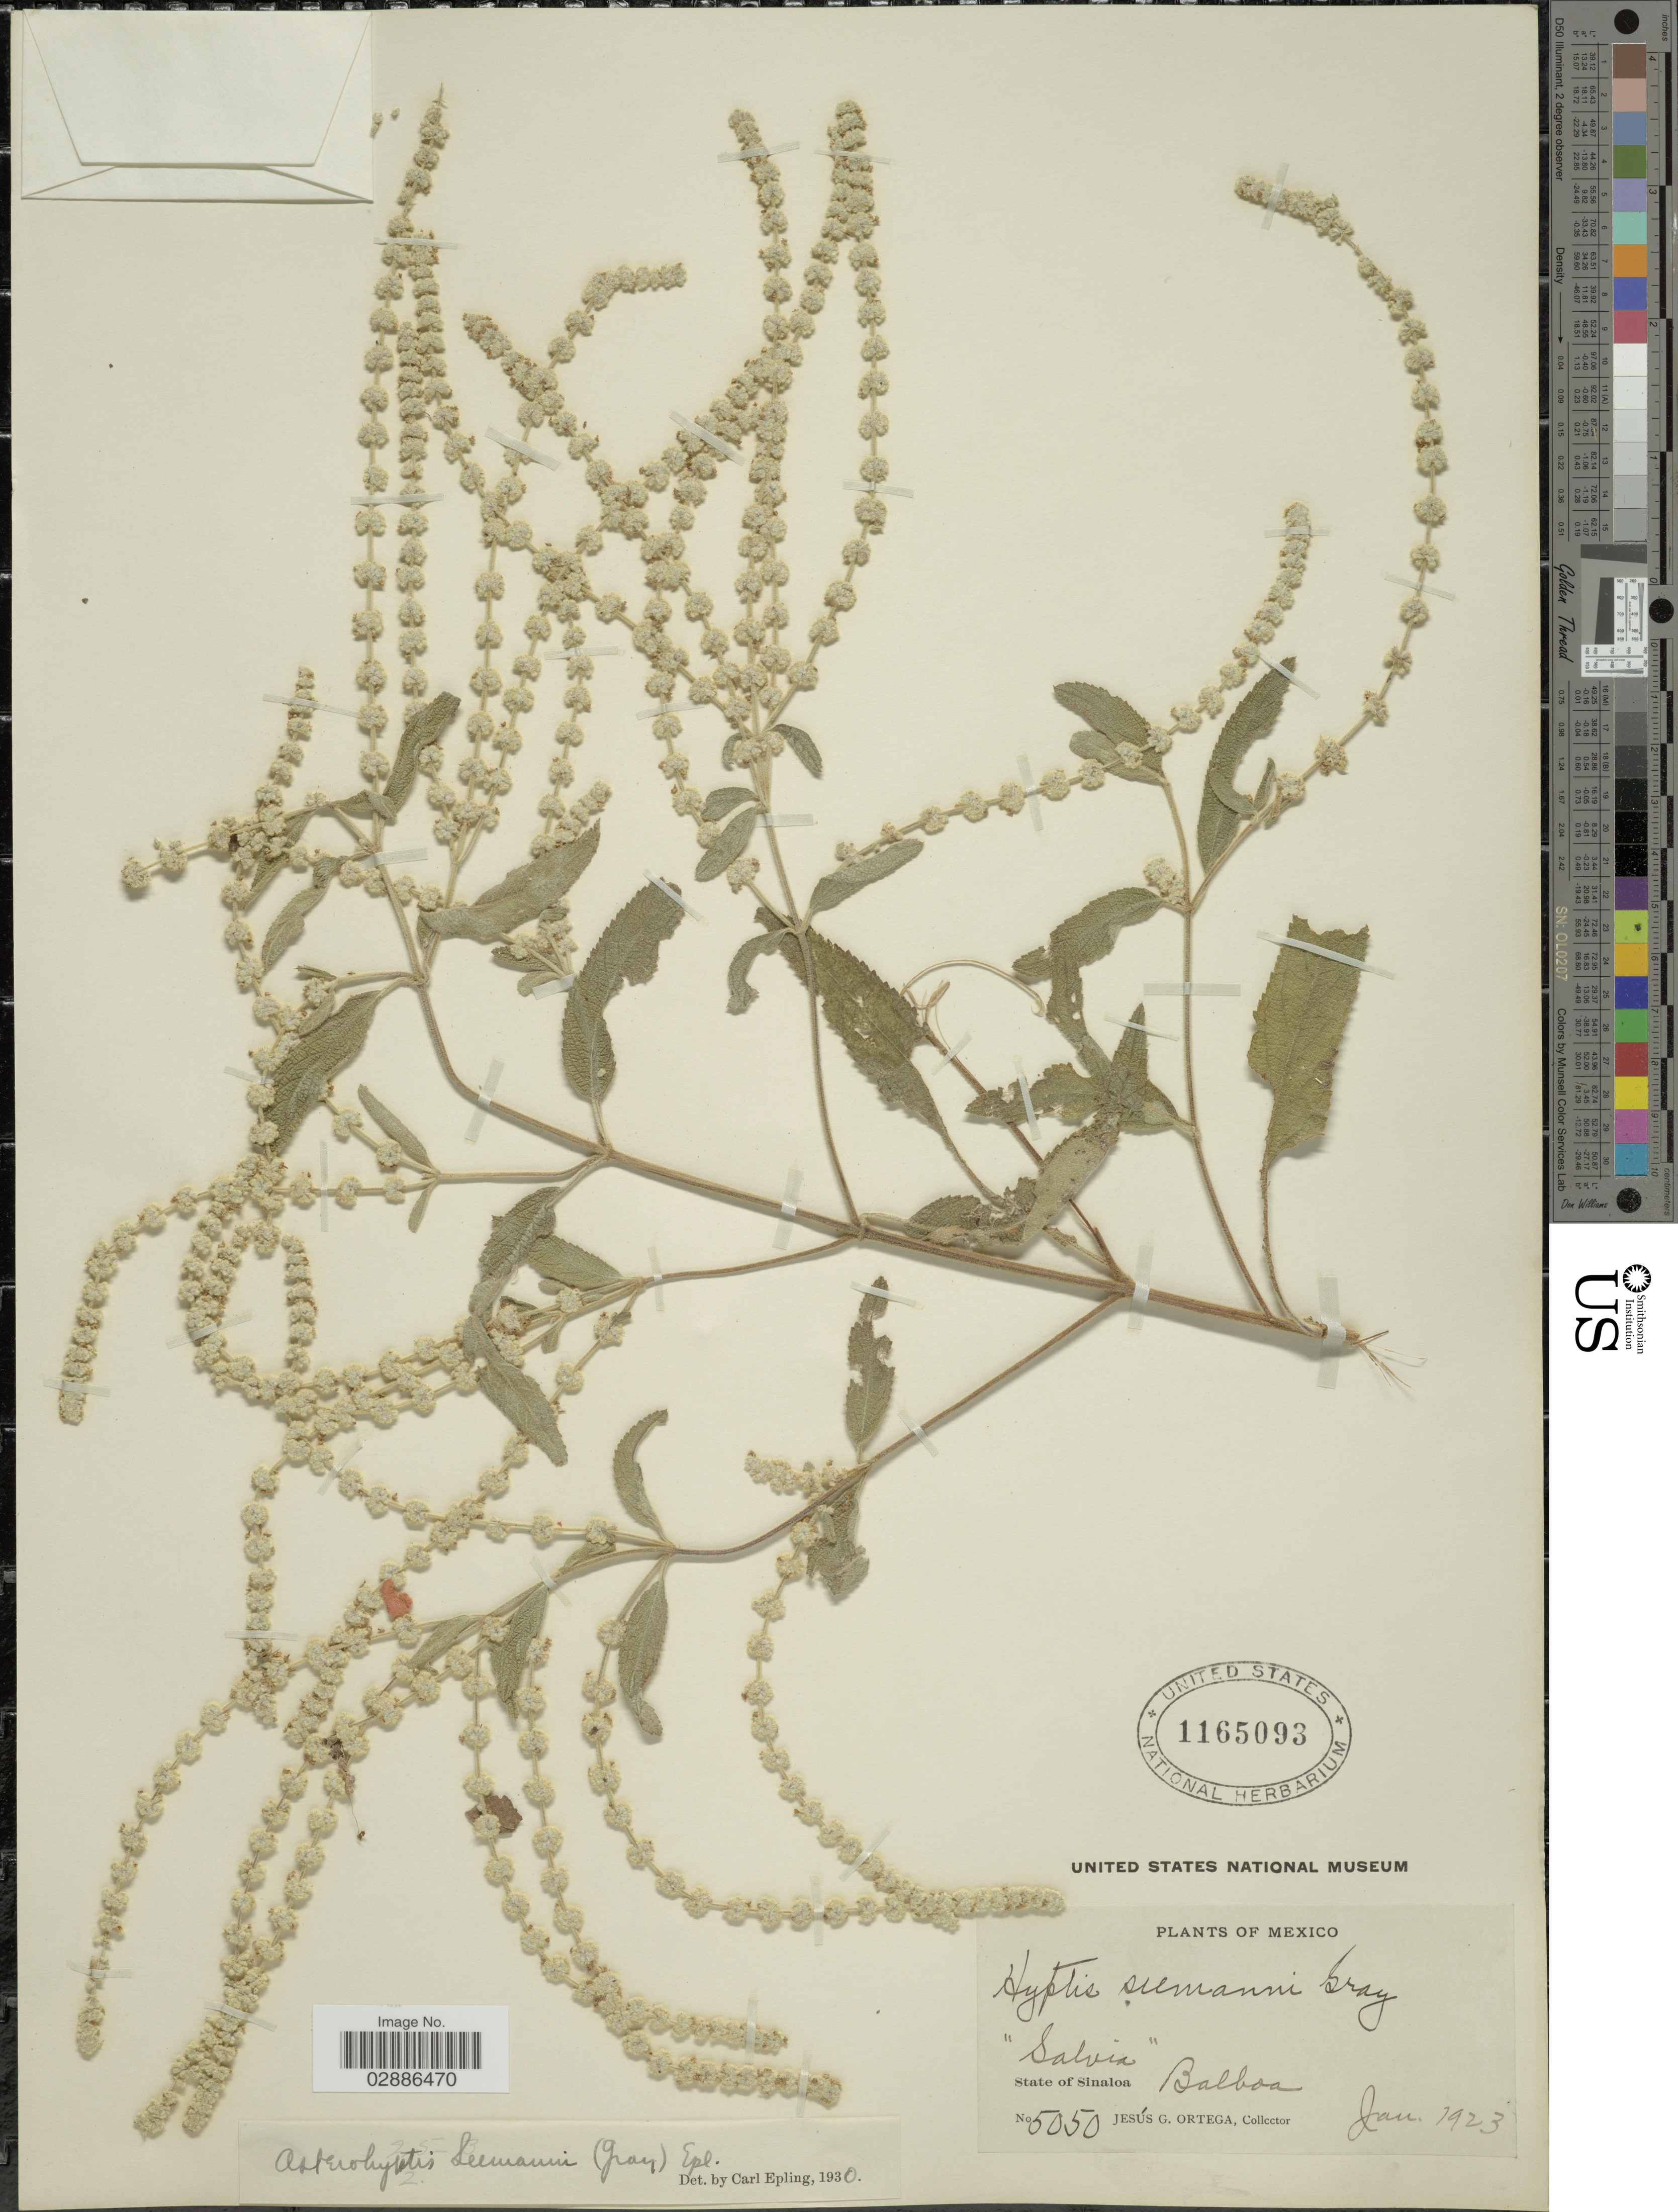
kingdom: Plantae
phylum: Tracheophyta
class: Magnoliopsida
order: Lamiales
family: Lamiaceae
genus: Asterohyptis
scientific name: Asterohyptis seemannii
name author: (A. Gray) Epling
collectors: J. Ortega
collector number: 5050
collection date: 1923-01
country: Mexico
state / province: Sinaloa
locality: State of Sinaloa, Balboa.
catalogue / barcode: US 1165093